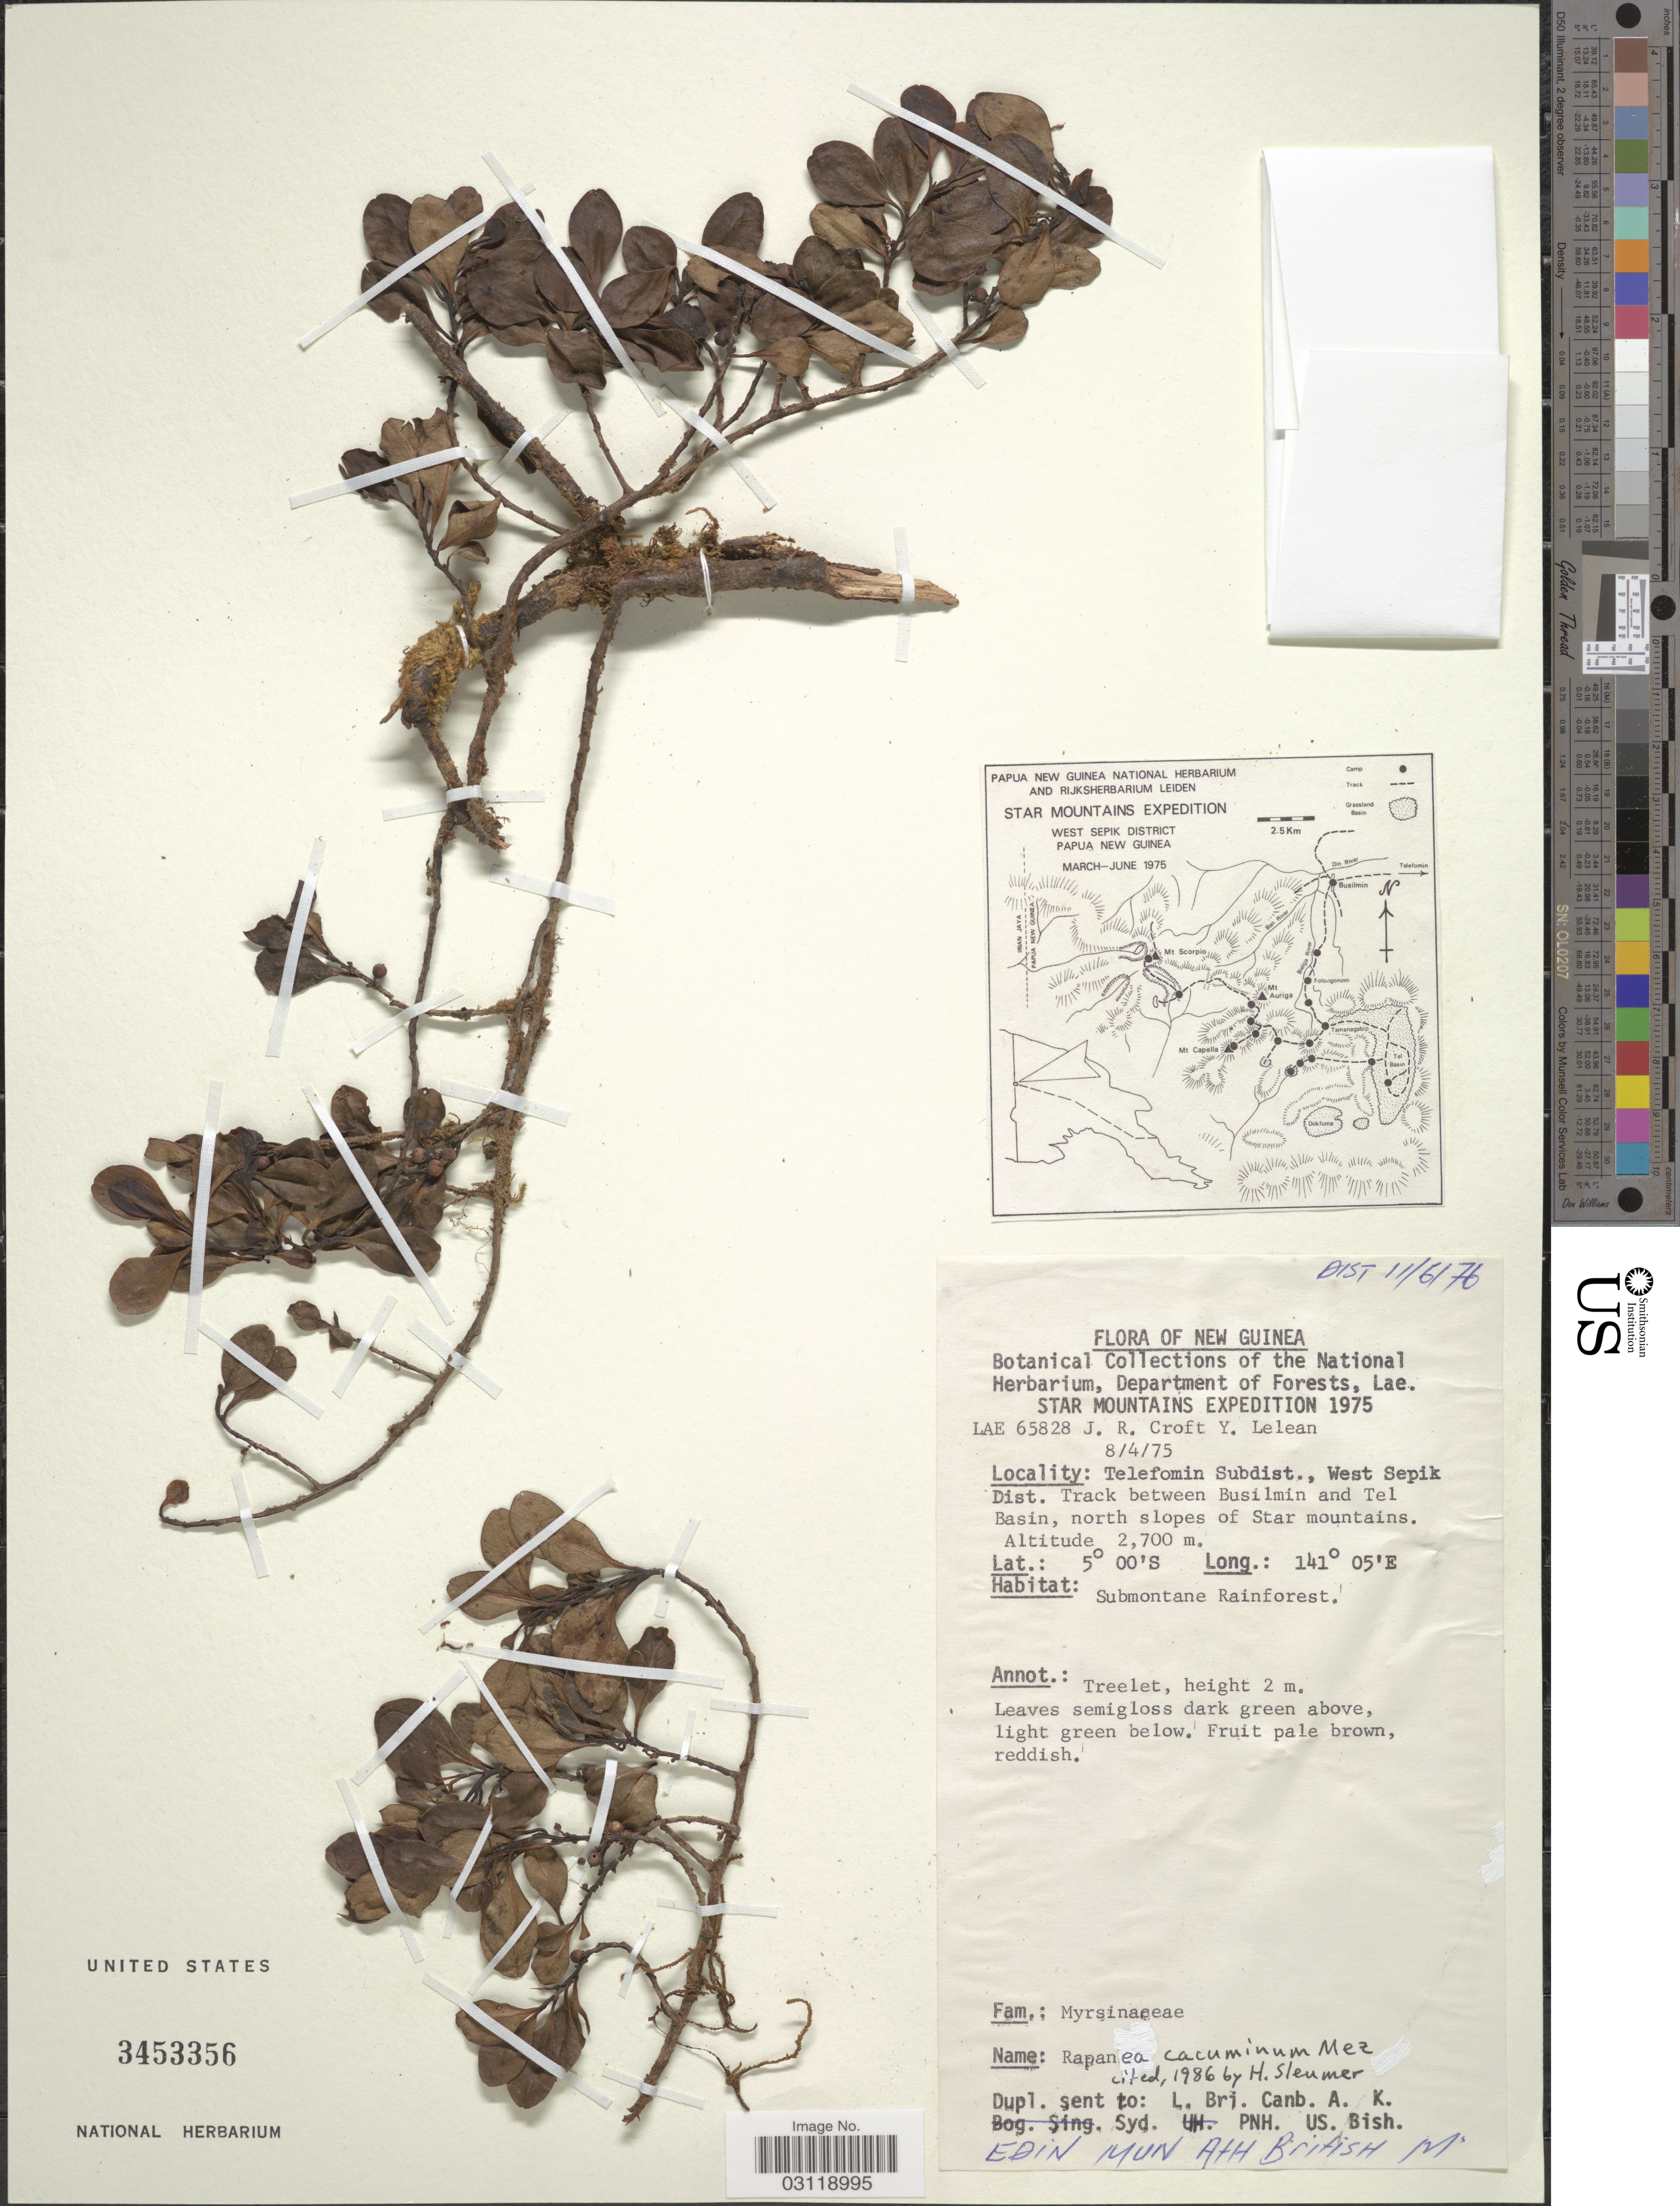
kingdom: Plantae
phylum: Tracheophyta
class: Magnoliopsida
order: Ericales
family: Primulaceae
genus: Rapanea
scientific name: Rapanea cacuminum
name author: Mez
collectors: J. R. Croft & Y. Lelean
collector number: LAE65828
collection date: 1975-04-08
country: Papua New Guinea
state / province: Sandaun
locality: New Guinea. Telefomin Subdist., West Sepik Dist. Track between Busilmin and Tel Basin, north slopes of Star mountains.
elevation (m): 2700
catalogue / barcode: US 3453356